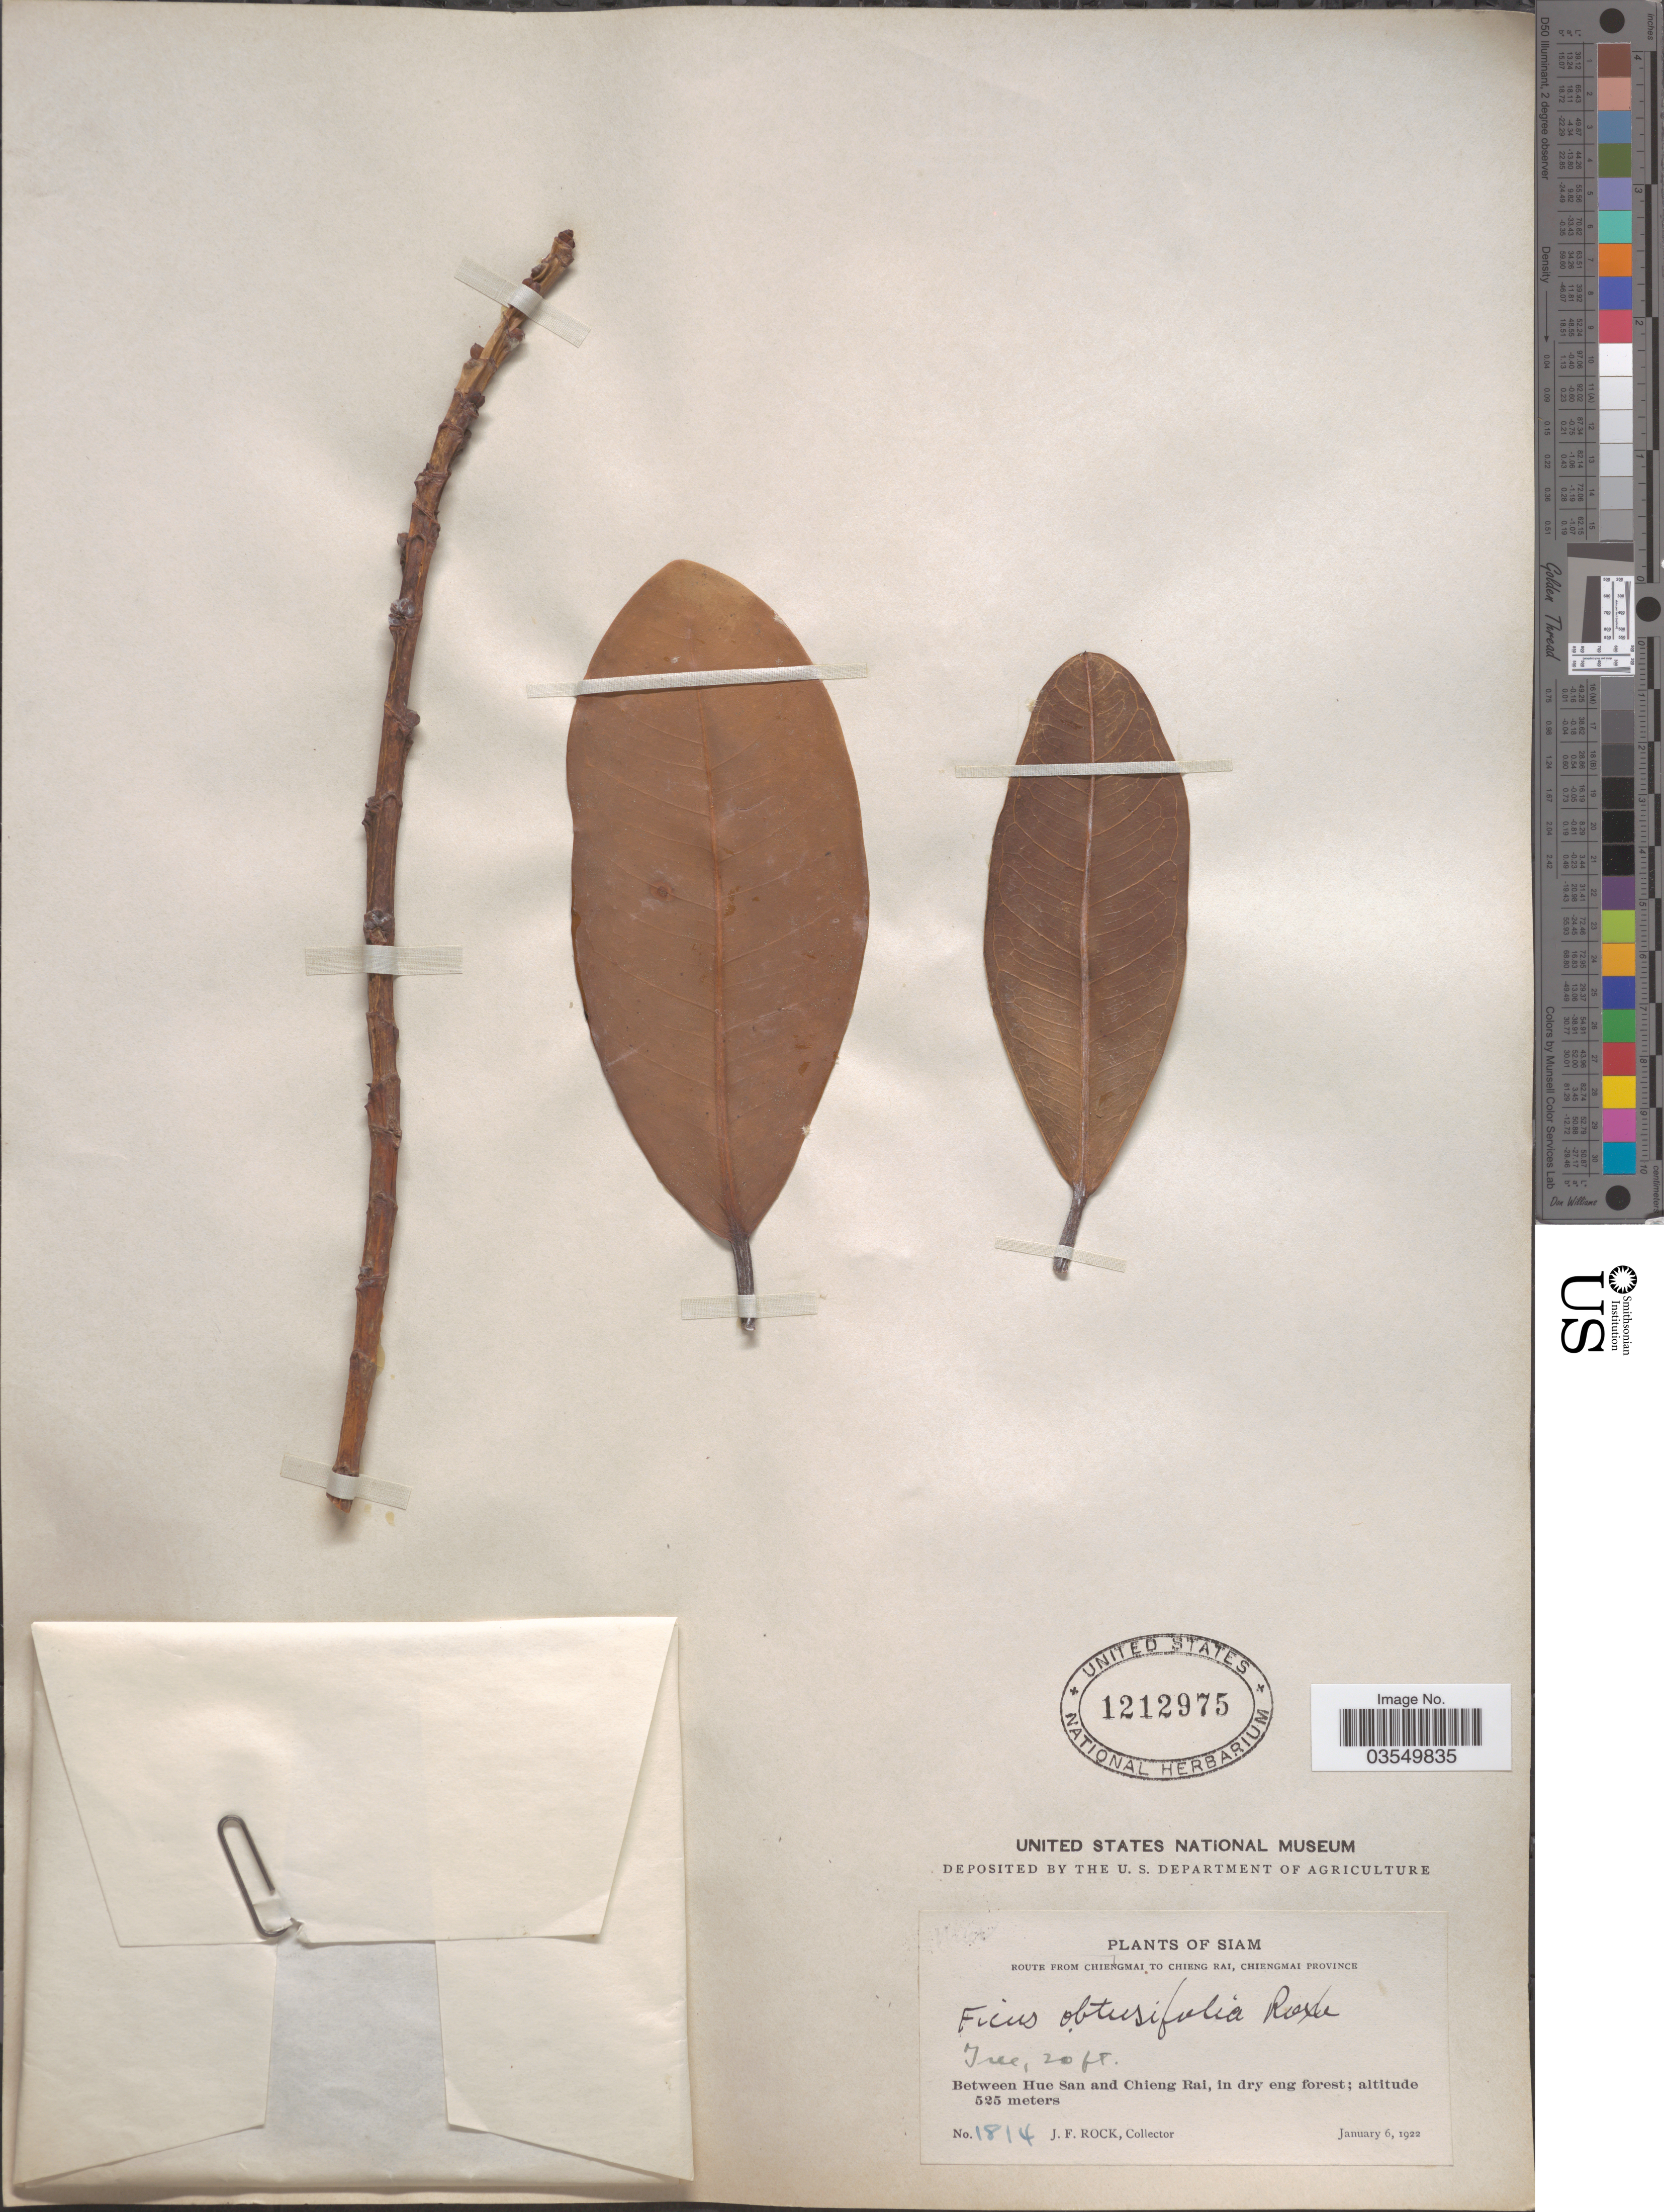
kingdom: Plantae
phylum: Tracheophyta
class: Magnoliopsida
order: Rosales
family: Moraceae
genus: Ficus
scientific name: Ficus calophylla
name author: Blume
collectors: J. Rock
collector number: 1814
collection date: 1922-01-06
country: Thailand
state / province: Chiang Mai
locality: Siam. Route from Chiengmai to Chieng Rai, Chiengmai Province. Between Hue San and Chieng Rai.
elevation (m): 525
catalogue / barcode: US 1212975